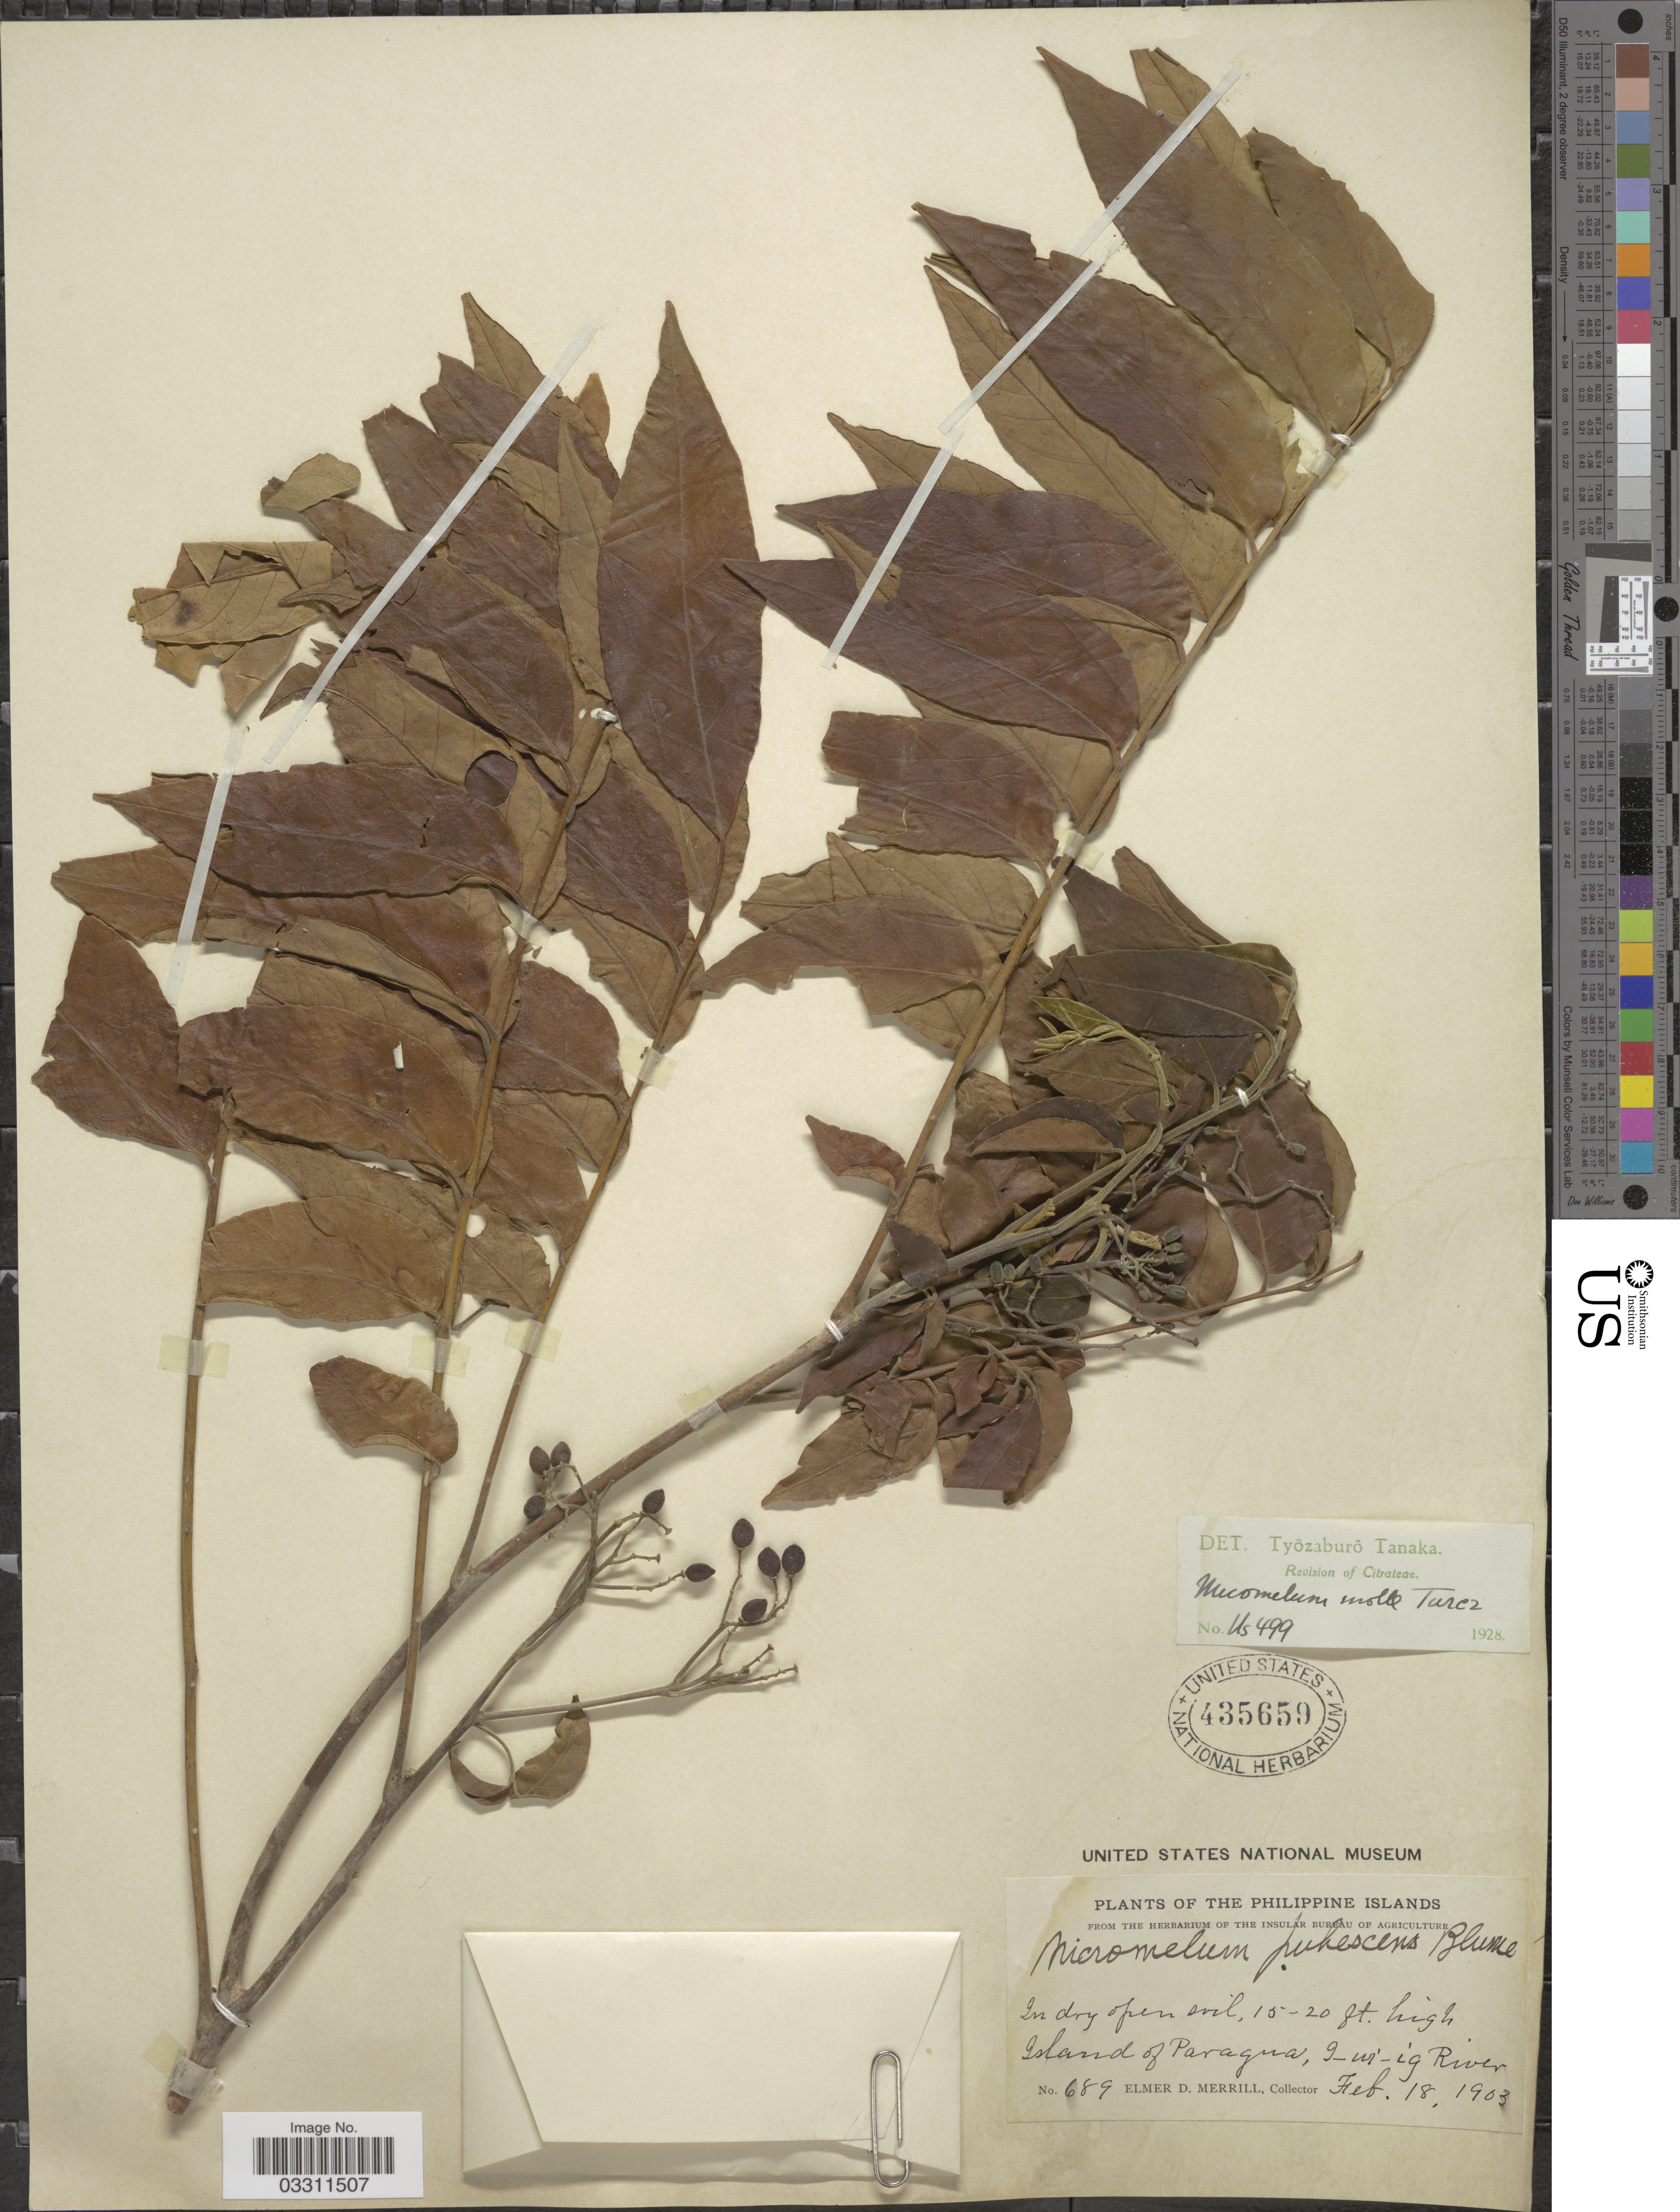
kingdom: Plantae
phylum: Tracheophyta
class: Magnoliopsida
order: Sapindales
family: Rutaceae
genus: Micromelum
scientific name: Micromelum molle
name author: Turcz.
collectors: E. D. Merrill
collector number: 689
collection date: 1903-02-18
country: Philippines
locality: Island of Paragua, I-wi-ig River.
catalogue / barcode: US 435659